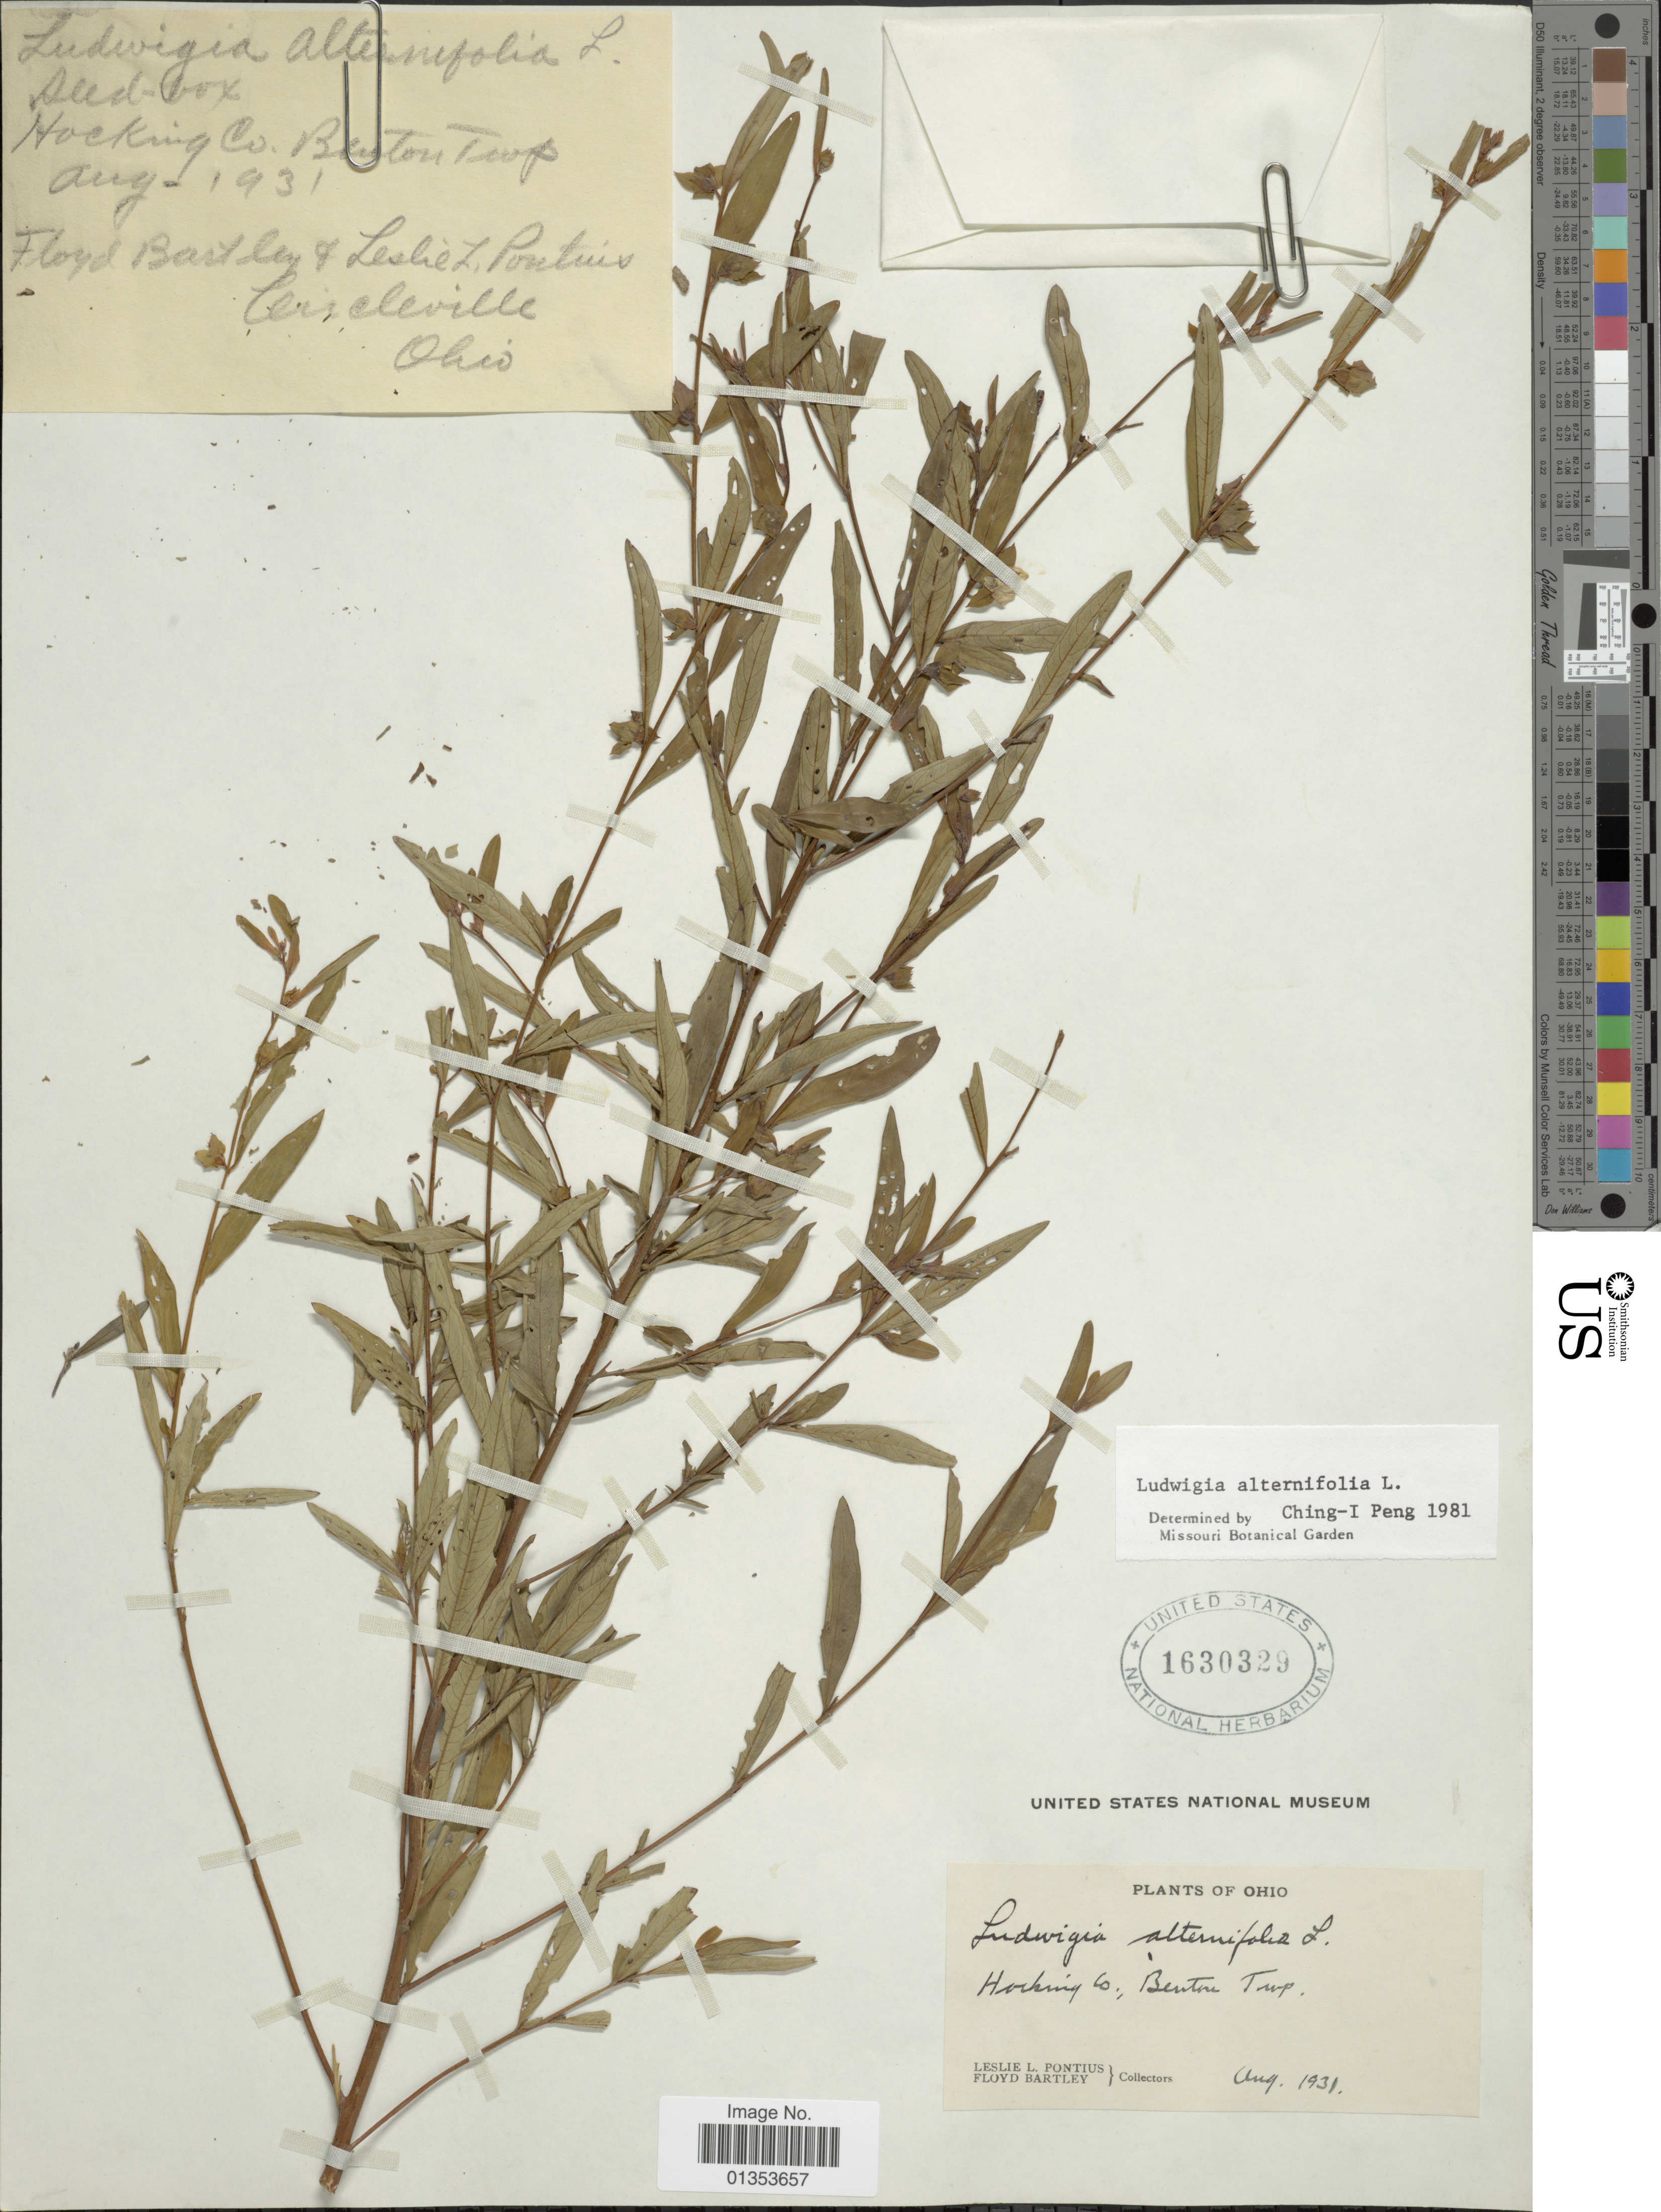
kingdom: Plantae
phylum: Tracheophyta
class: Magnoliopsida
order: Myrtales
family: Onagraceae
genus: Ludwigia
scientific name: Ludwigia alternifolia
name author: L.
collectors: L. Pontius & F. Bartley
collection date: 1931-08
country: United States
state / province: Ohio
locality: Hocking Co., Benton Twp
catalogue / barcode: US 1630329